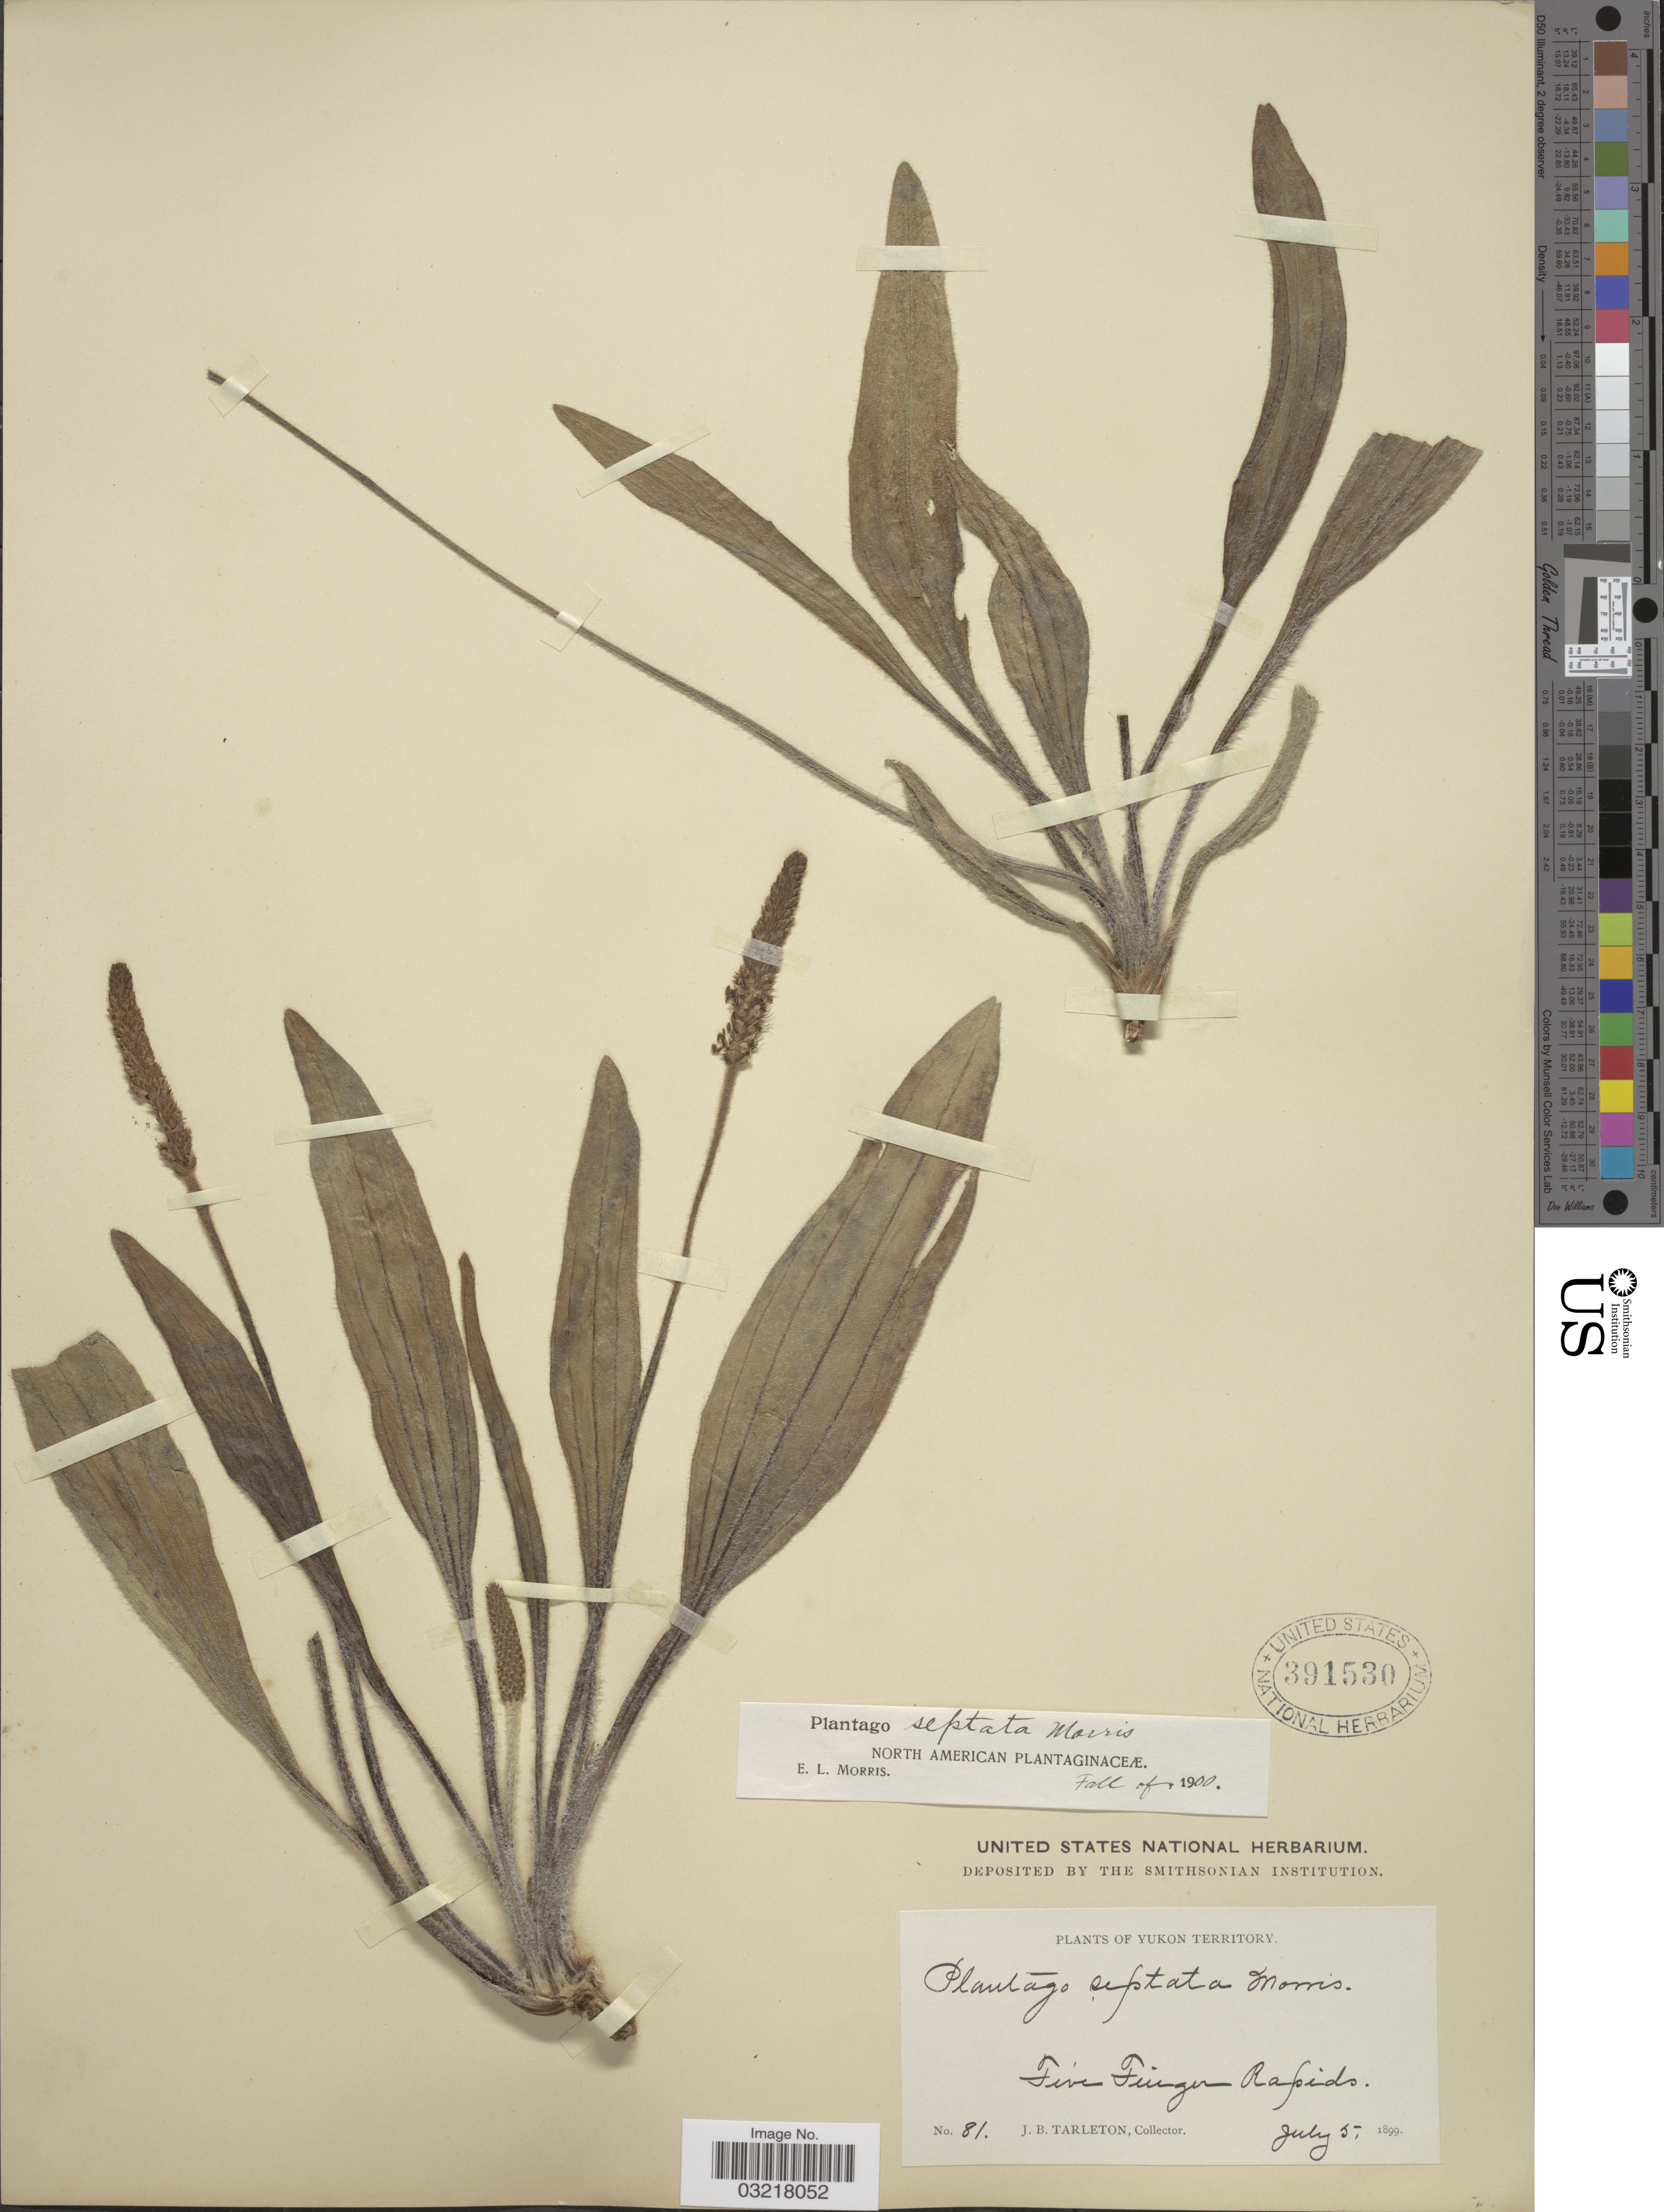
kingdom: Plantae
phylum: Tracheophyta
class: Magnoliopsida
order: Lamiales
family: Plantaginaceae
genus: Plantago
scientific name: Plantago canescens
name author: Adams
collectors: J. Tarleton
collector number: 81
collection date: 1899-07-05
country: Canada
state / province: Yukon Territory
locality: Five Finger Rapids.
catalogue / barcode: US 391530